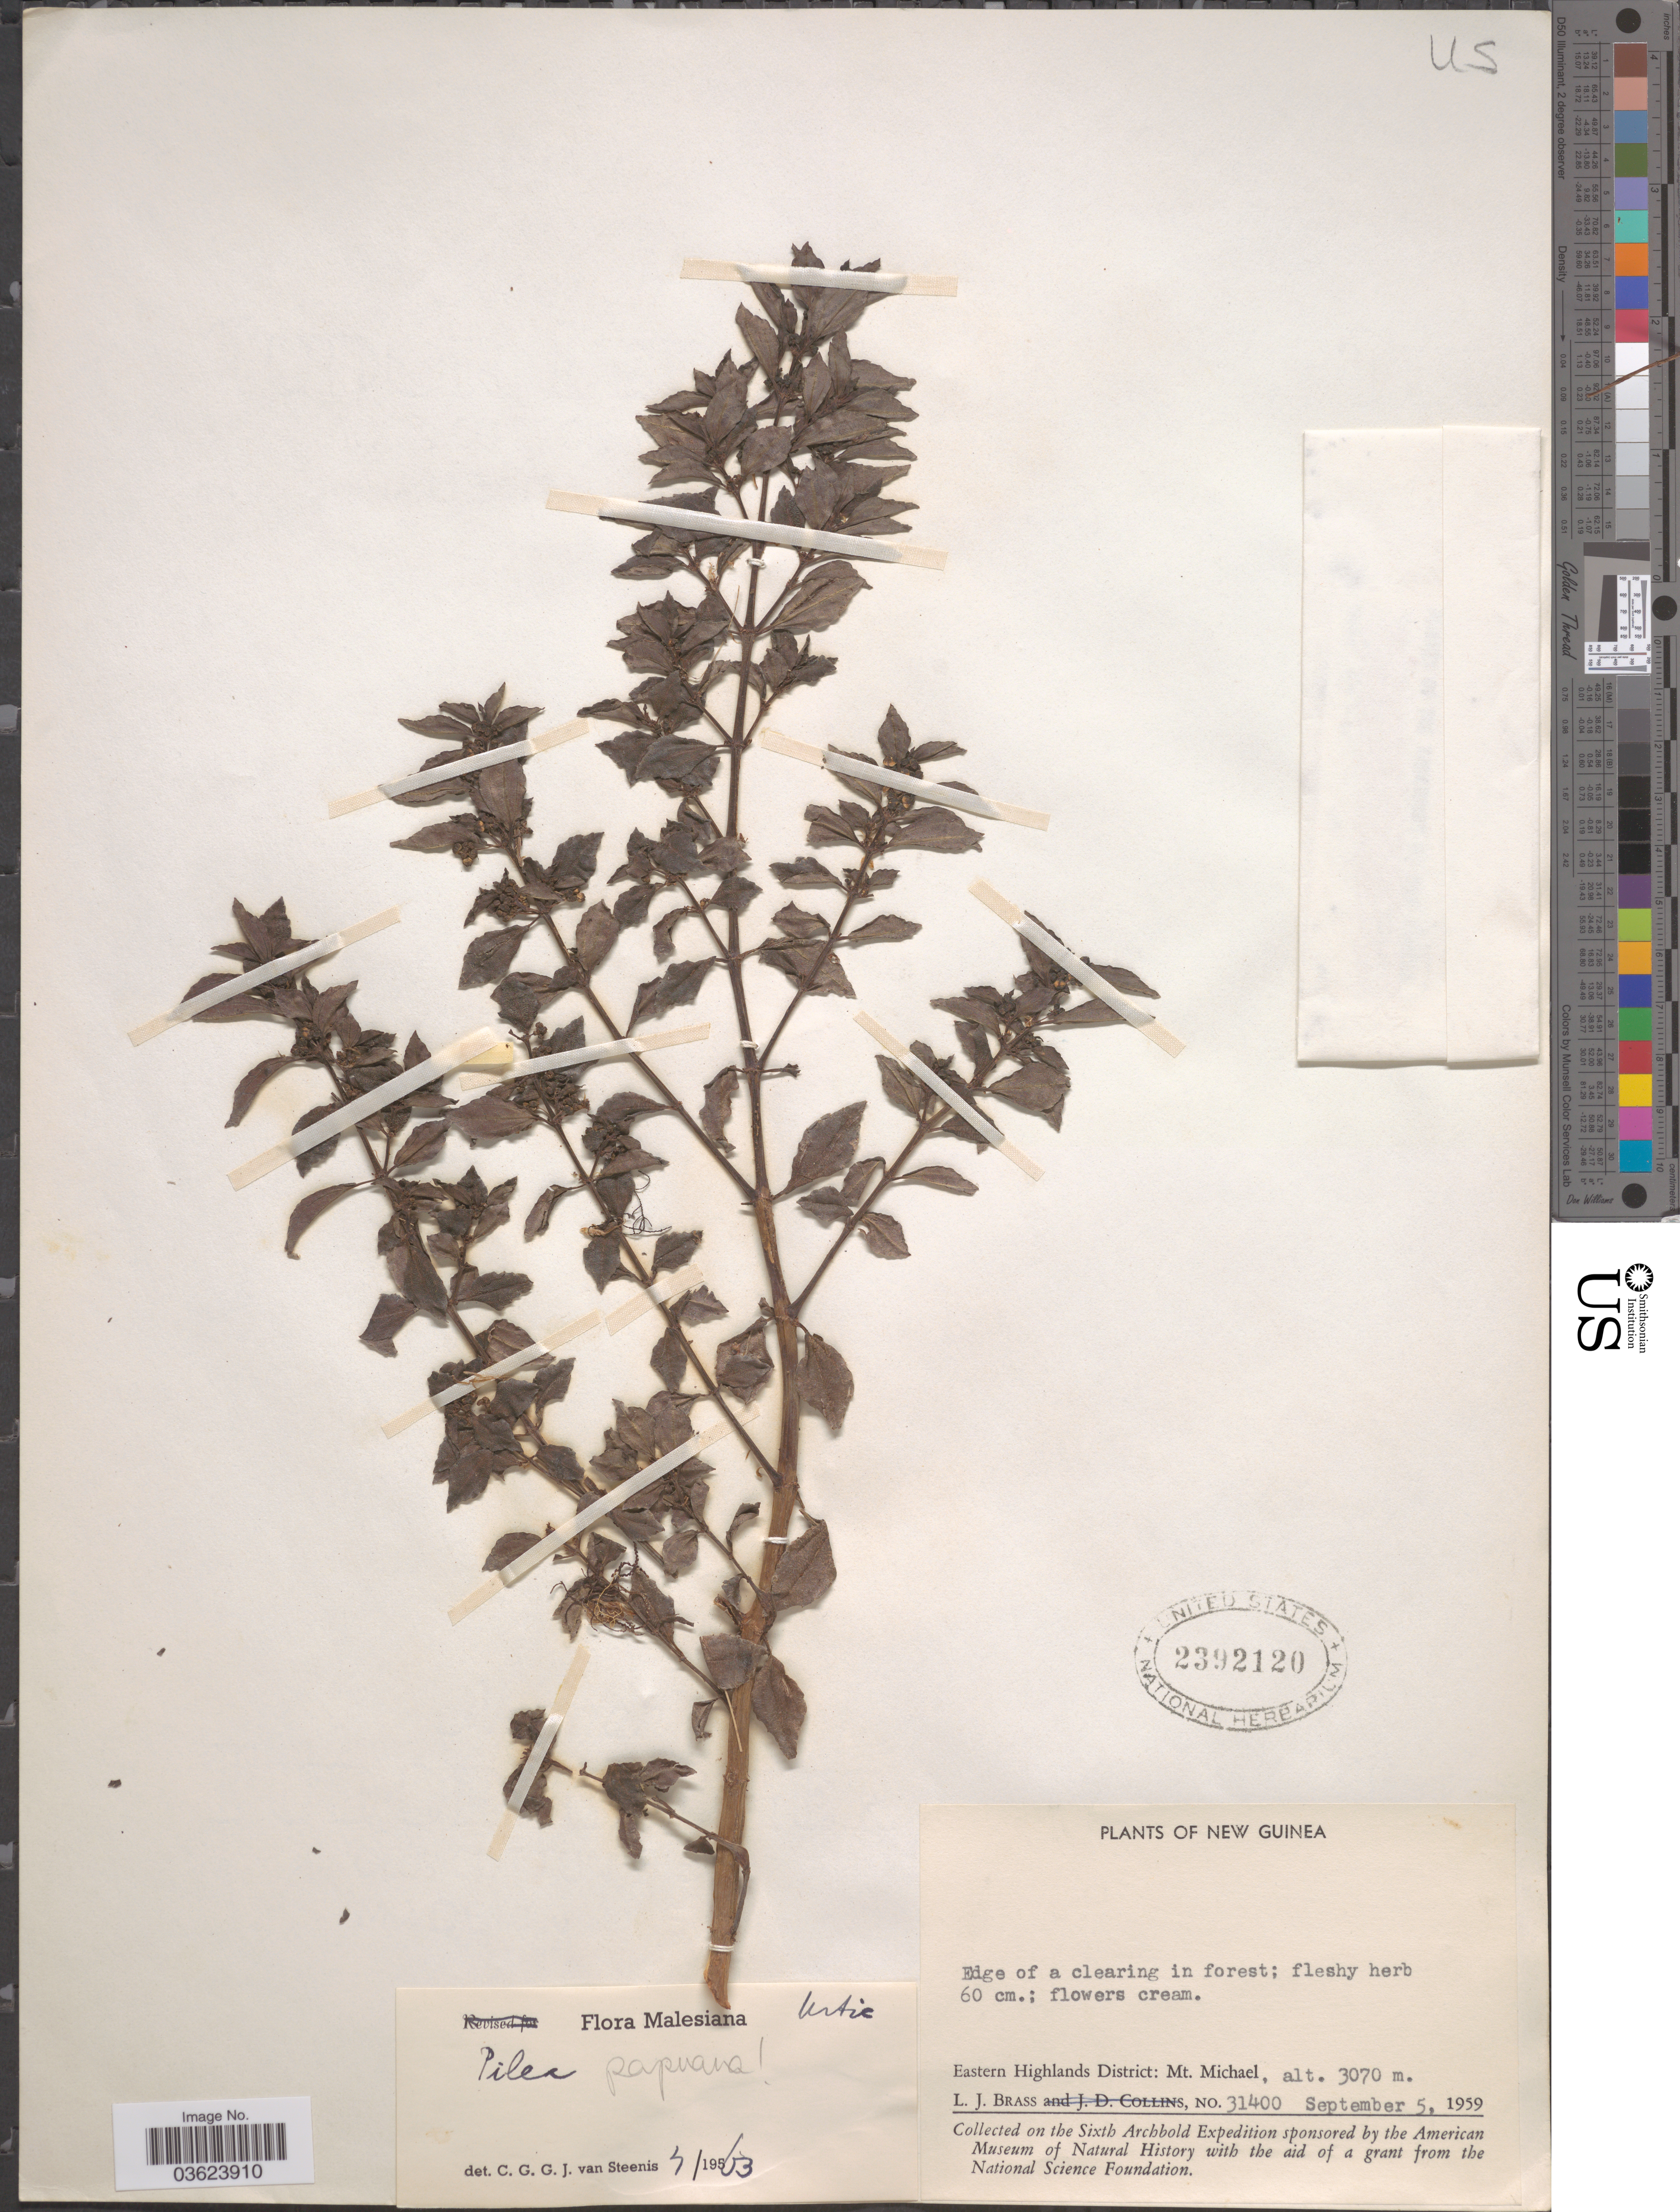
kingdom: Plantae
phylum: Tracheophyta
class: Magnoliopsida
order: Rosales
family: Urticaceae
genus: Pilea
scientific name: Pilea papuana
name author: Stapf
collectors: L. J. Brass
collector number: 31400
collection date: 1959-09-05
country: Papua New Guinea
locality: New Guinea. Eastern Highlands District: Mt. Michael.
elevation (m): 3070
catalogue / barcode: US 2392120